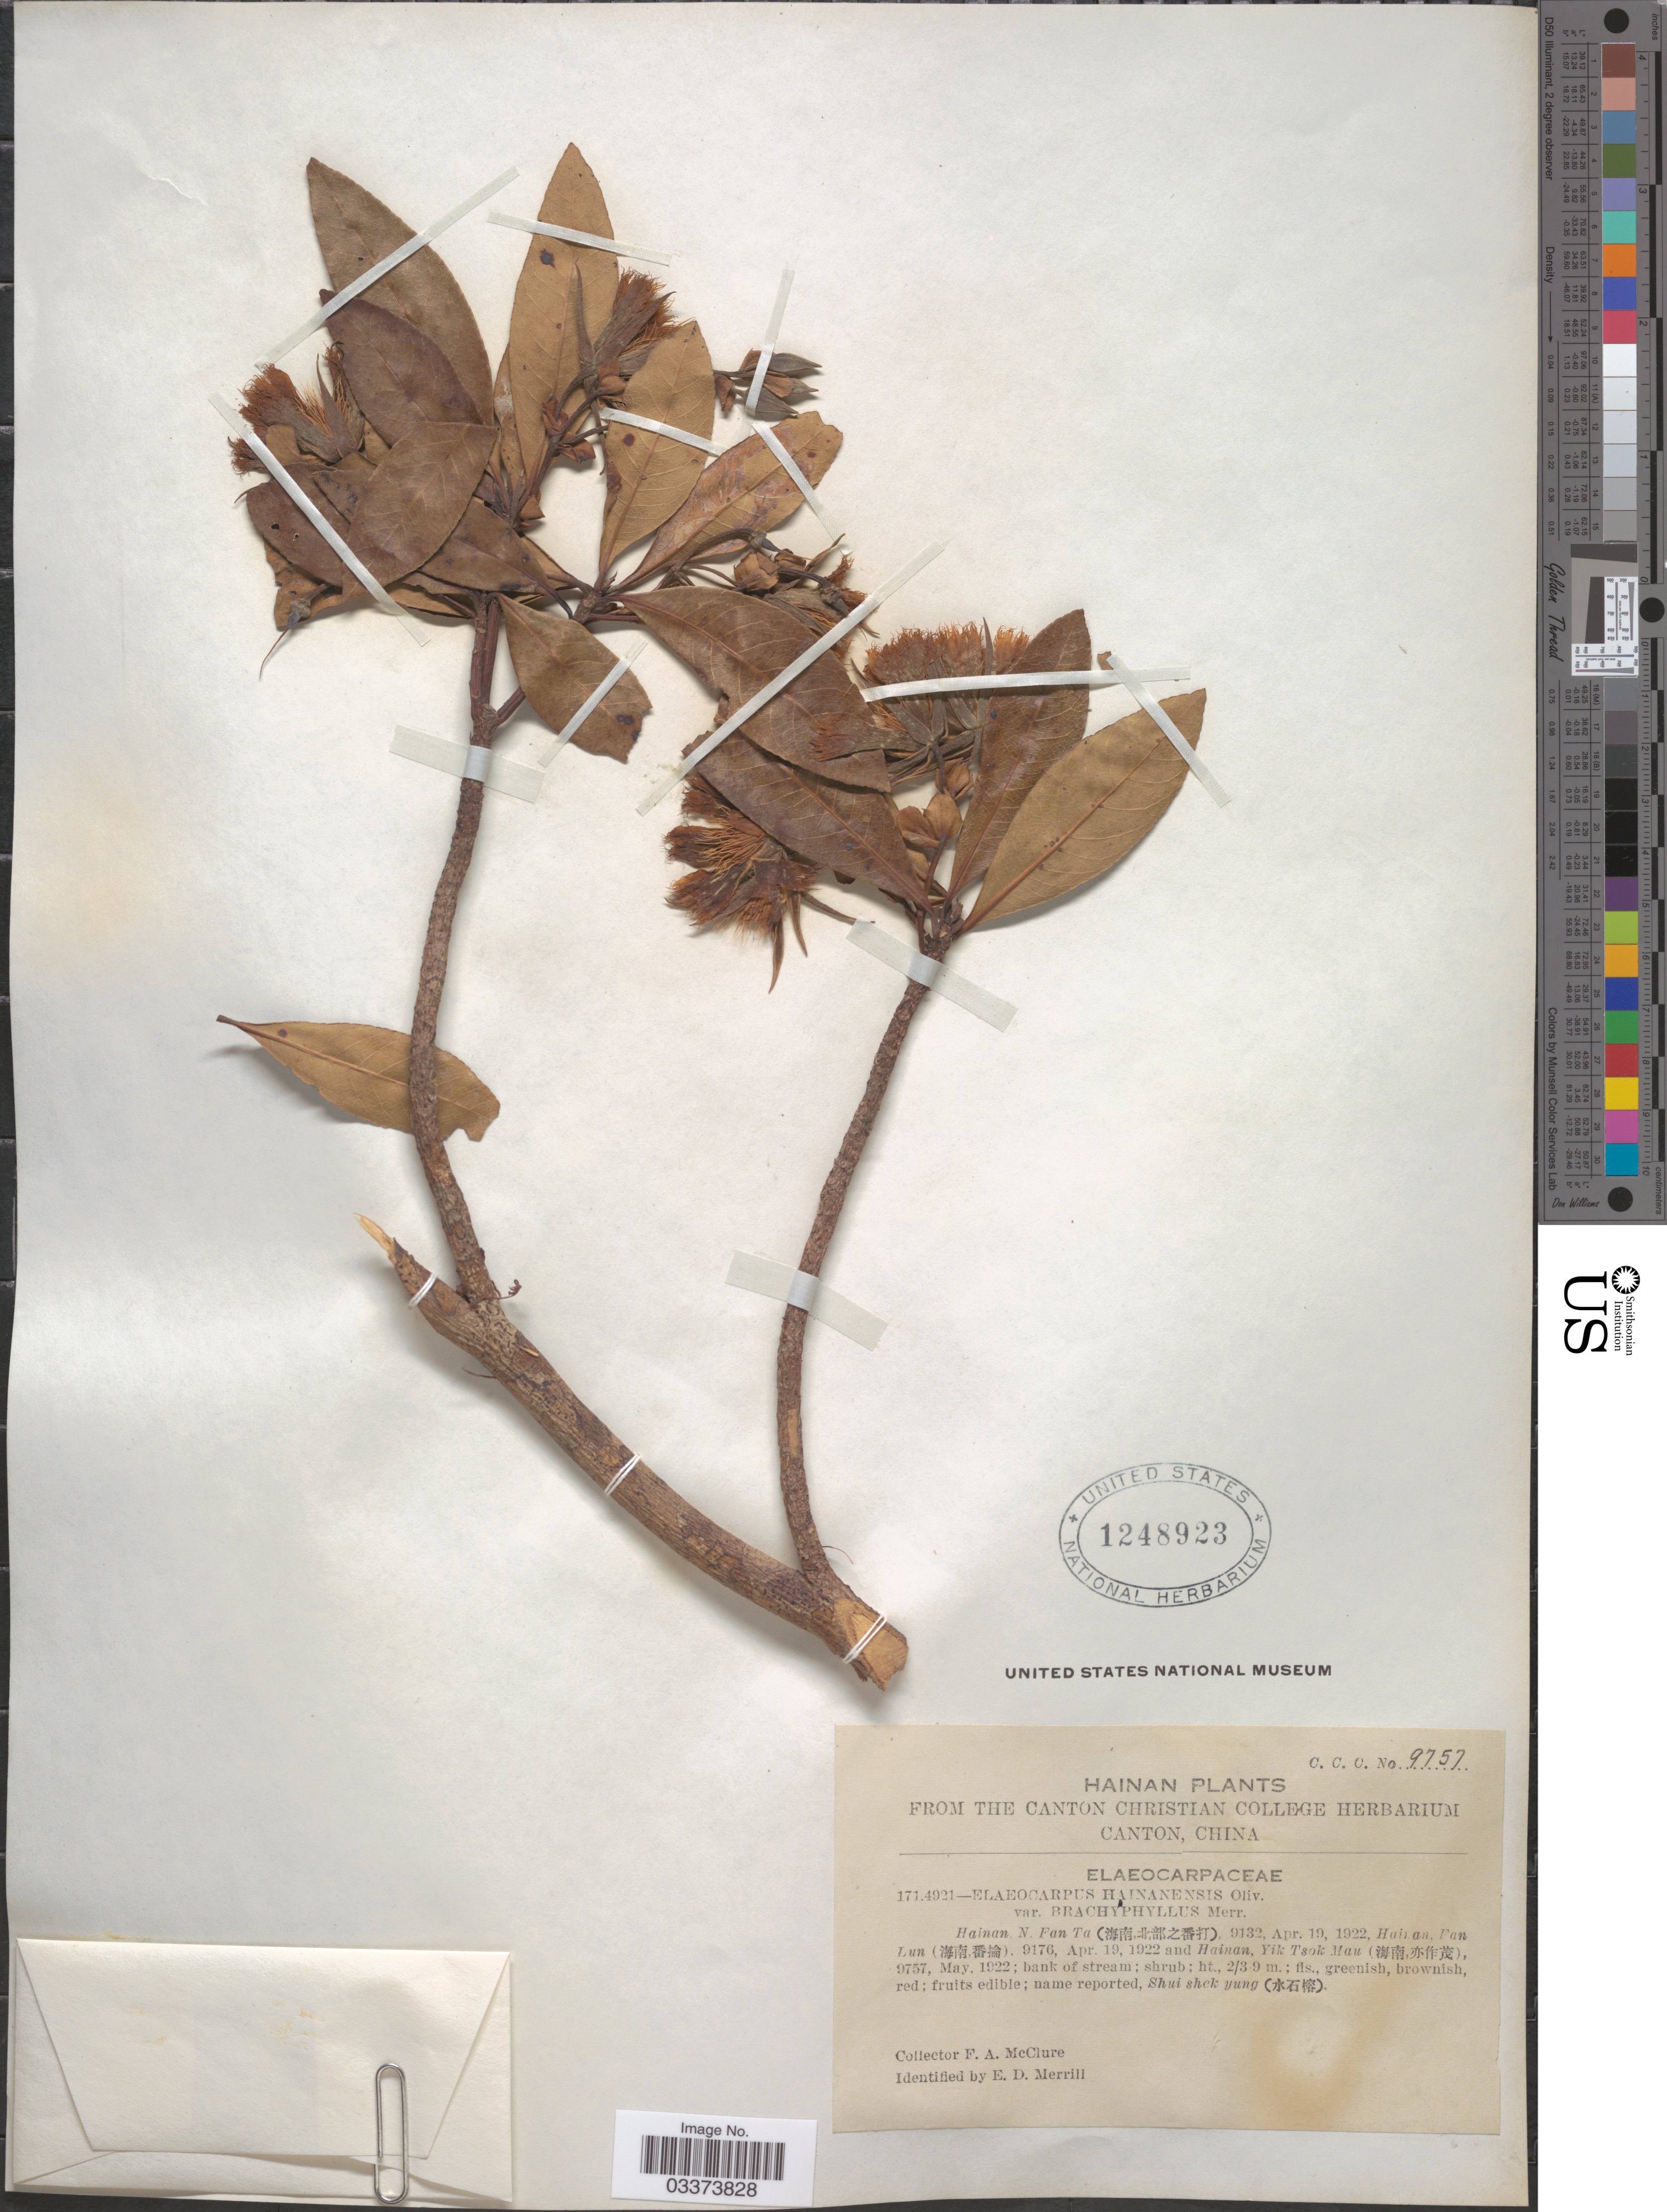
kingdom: Plantae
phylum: Tracheophyta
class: Magnoliopsida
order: Oxalidales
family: Elaeocarpaceae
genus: Elaeocarpus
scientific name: Elaeocarpus hainanensis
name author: Oliv.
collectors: F. A. McClure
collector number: c.c.c.9757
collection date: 1922-04-19/1922-05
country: China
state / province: Hainan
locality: Hainan N. Fan Ta (X), Fan Lun, Yik Tsok Mau (X).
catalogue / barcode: US 1248923